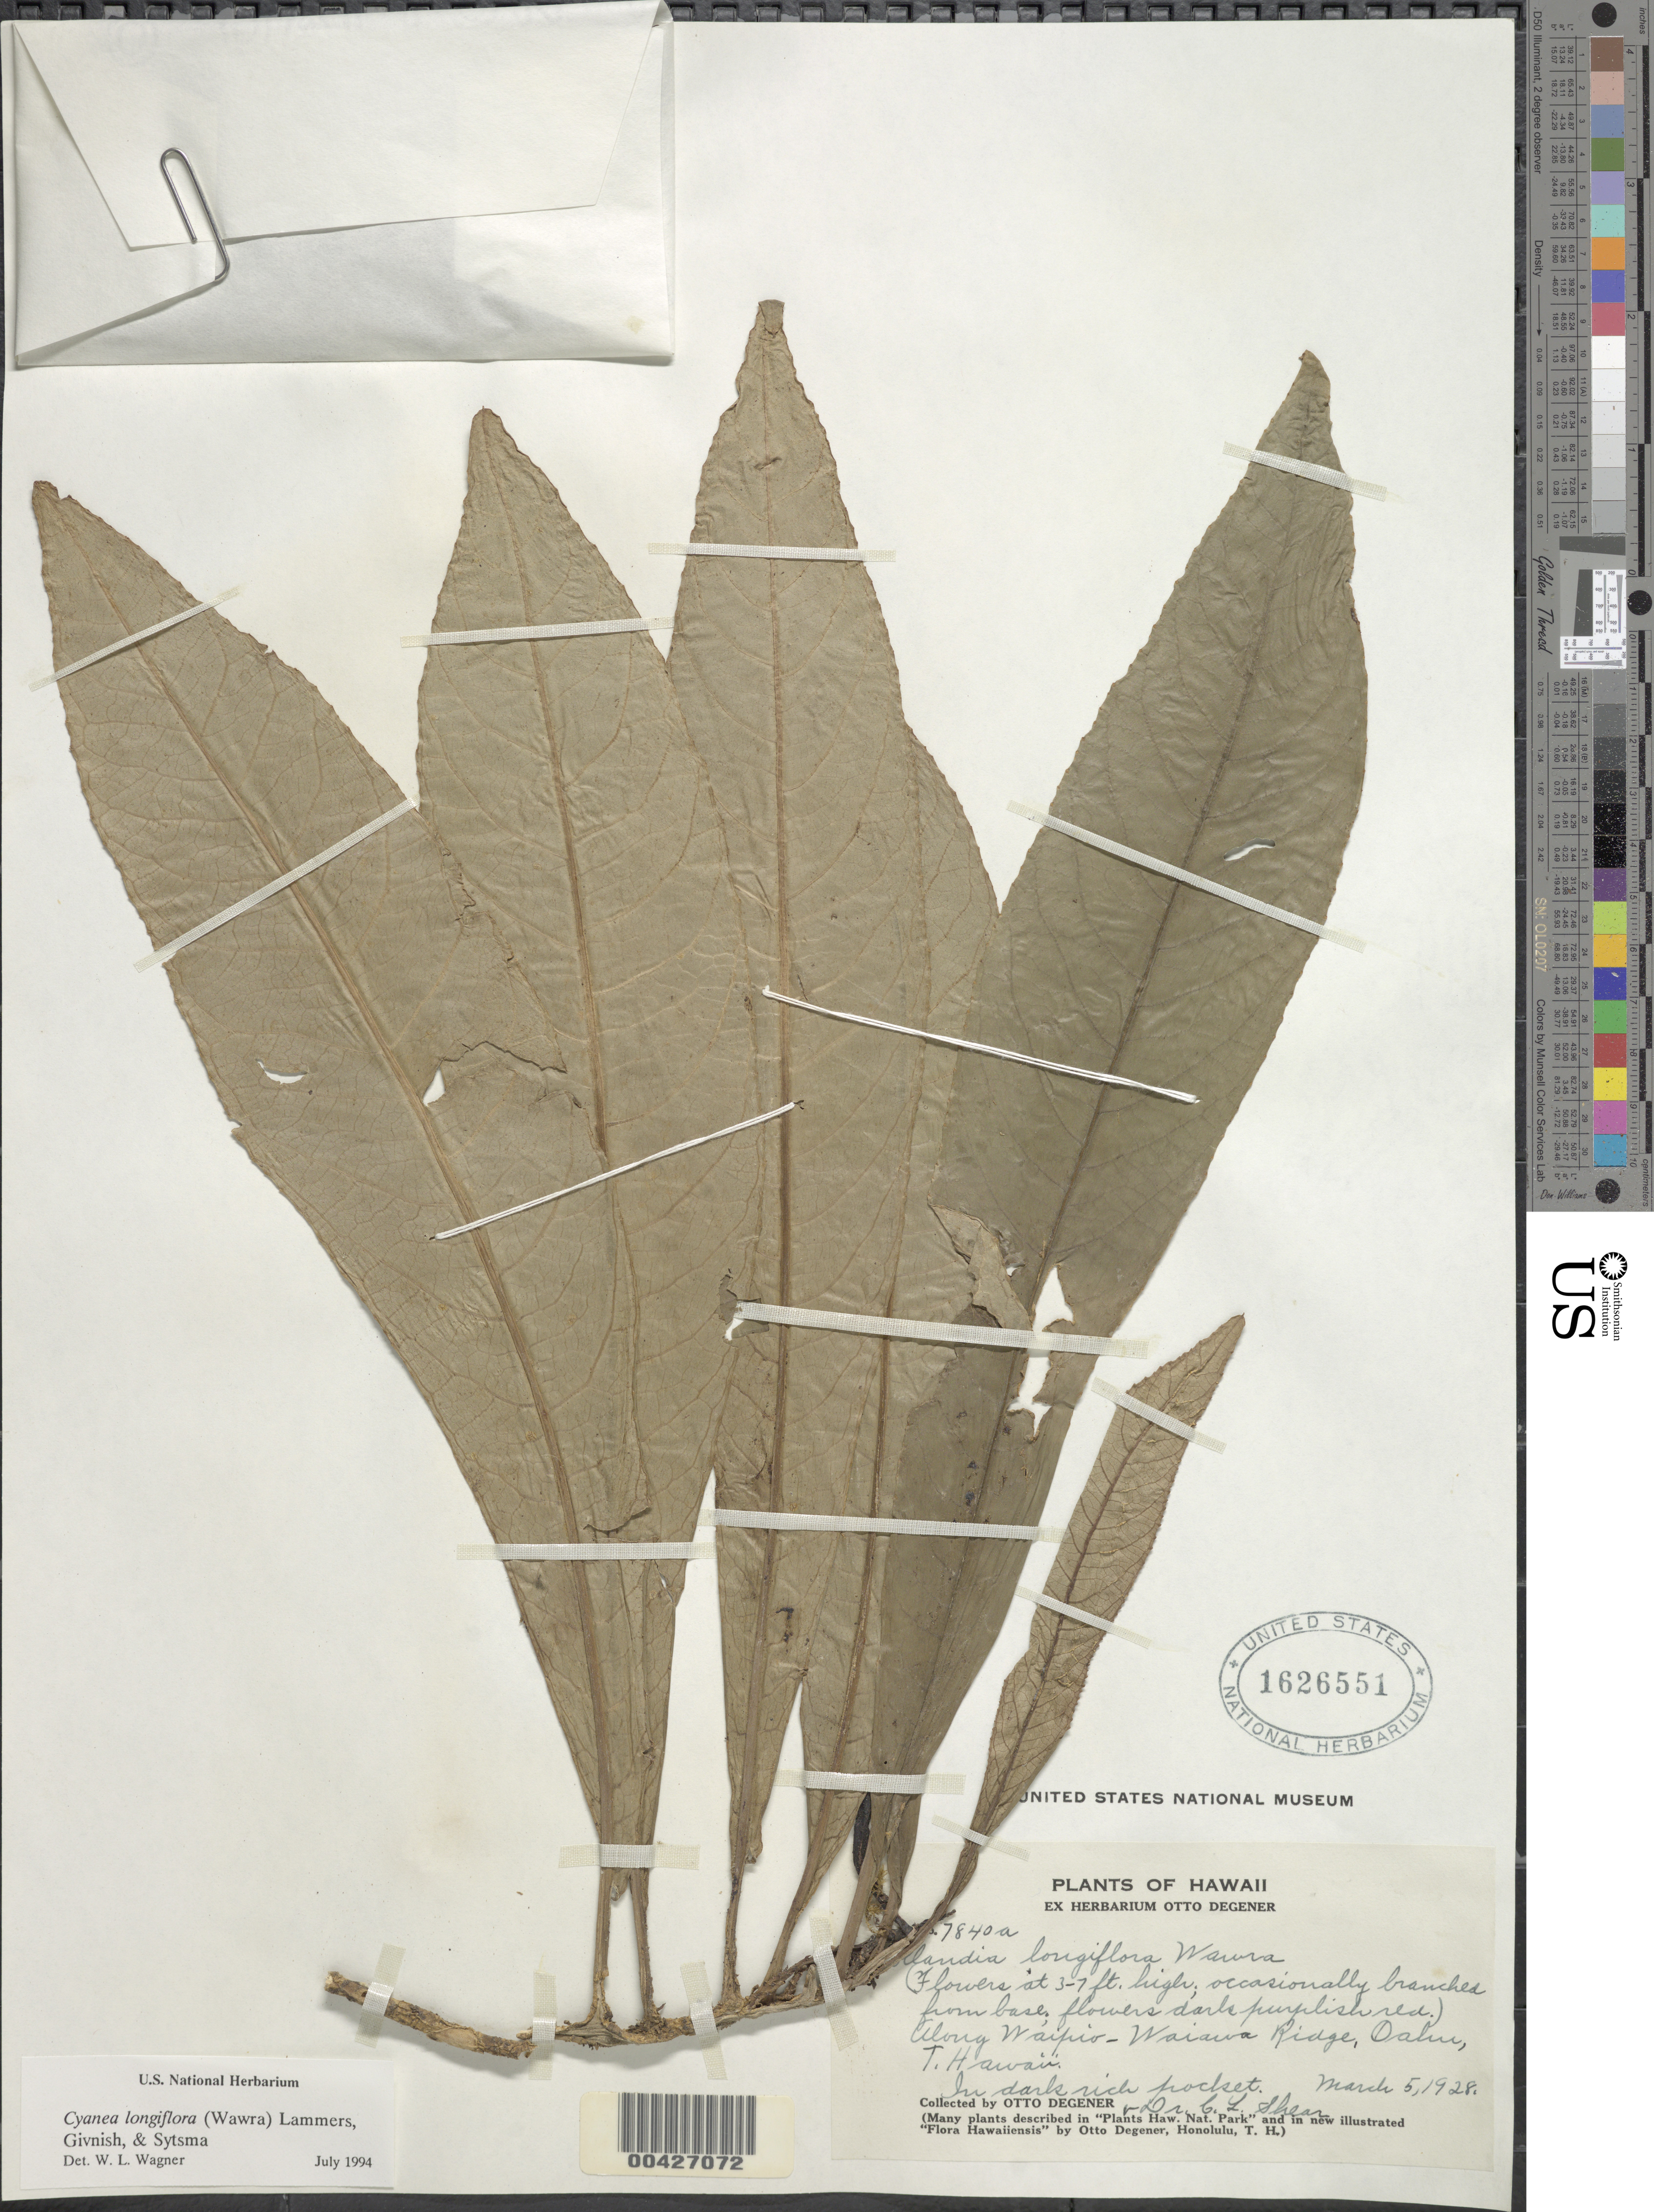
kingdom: Plantae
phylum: Tracheophyta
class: Magnoliopsida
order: Asterales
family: Campanulaceae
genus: Cyanea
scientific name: Cyanea longiflora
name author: (Wawra) Lammers et al.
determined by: Wagner, W. L., (BOT), Smithsonian Institution - National Museum of Natural History (UNITED STATES)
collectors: O. Degener & C. L. Shear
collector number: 7840a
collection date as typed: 5 Mar 1928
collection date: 1928-03-05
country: United States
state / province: Hawaii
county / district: Honolulu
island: Oahu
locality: Along Waipio - Waiawa Ridge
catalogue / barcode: US 1626551